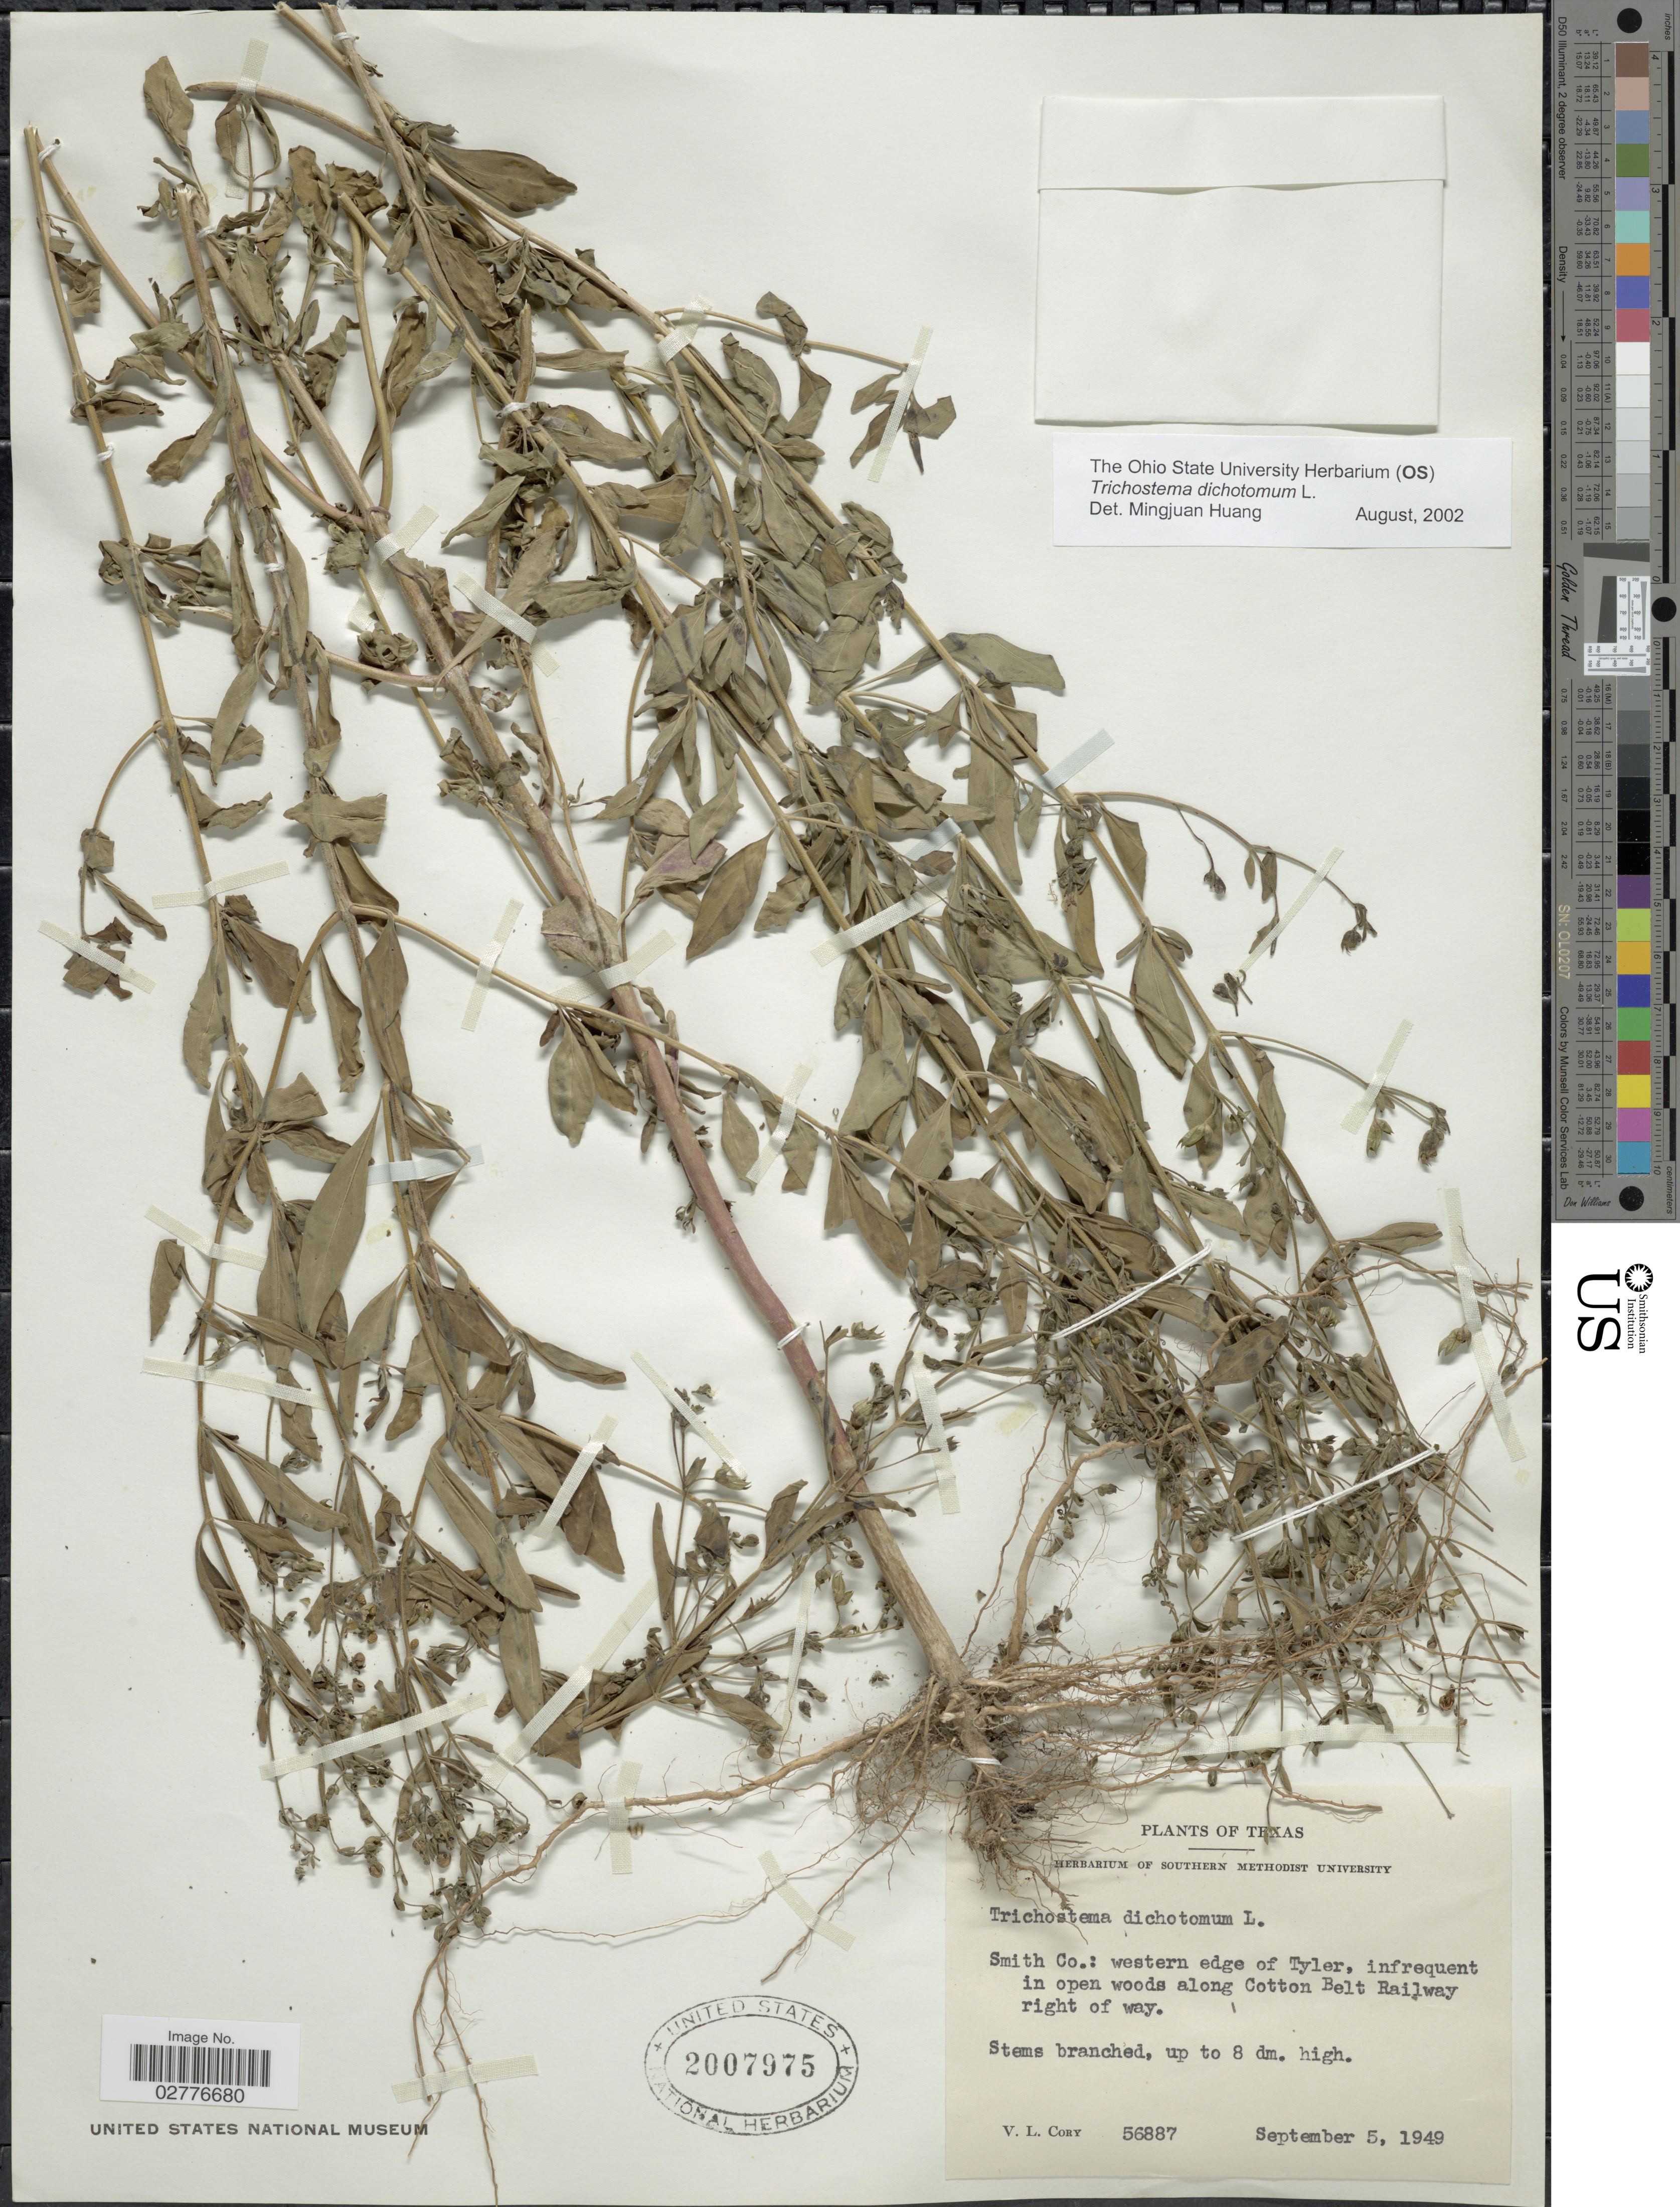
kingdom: Plantae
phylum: Tracheophyta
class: Magnoliopsida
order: Lamiales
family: Lamiaceae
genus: Trichostema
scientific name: Trichostema dichotomum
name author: L.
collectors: V. Cory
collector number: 56887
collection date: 1949-09-05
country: United States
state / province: Texas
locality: Smith Co.: western edge of Tyler, infrequent in open woods along Cotton Belt Railway right of way.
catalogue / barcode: US 2007975